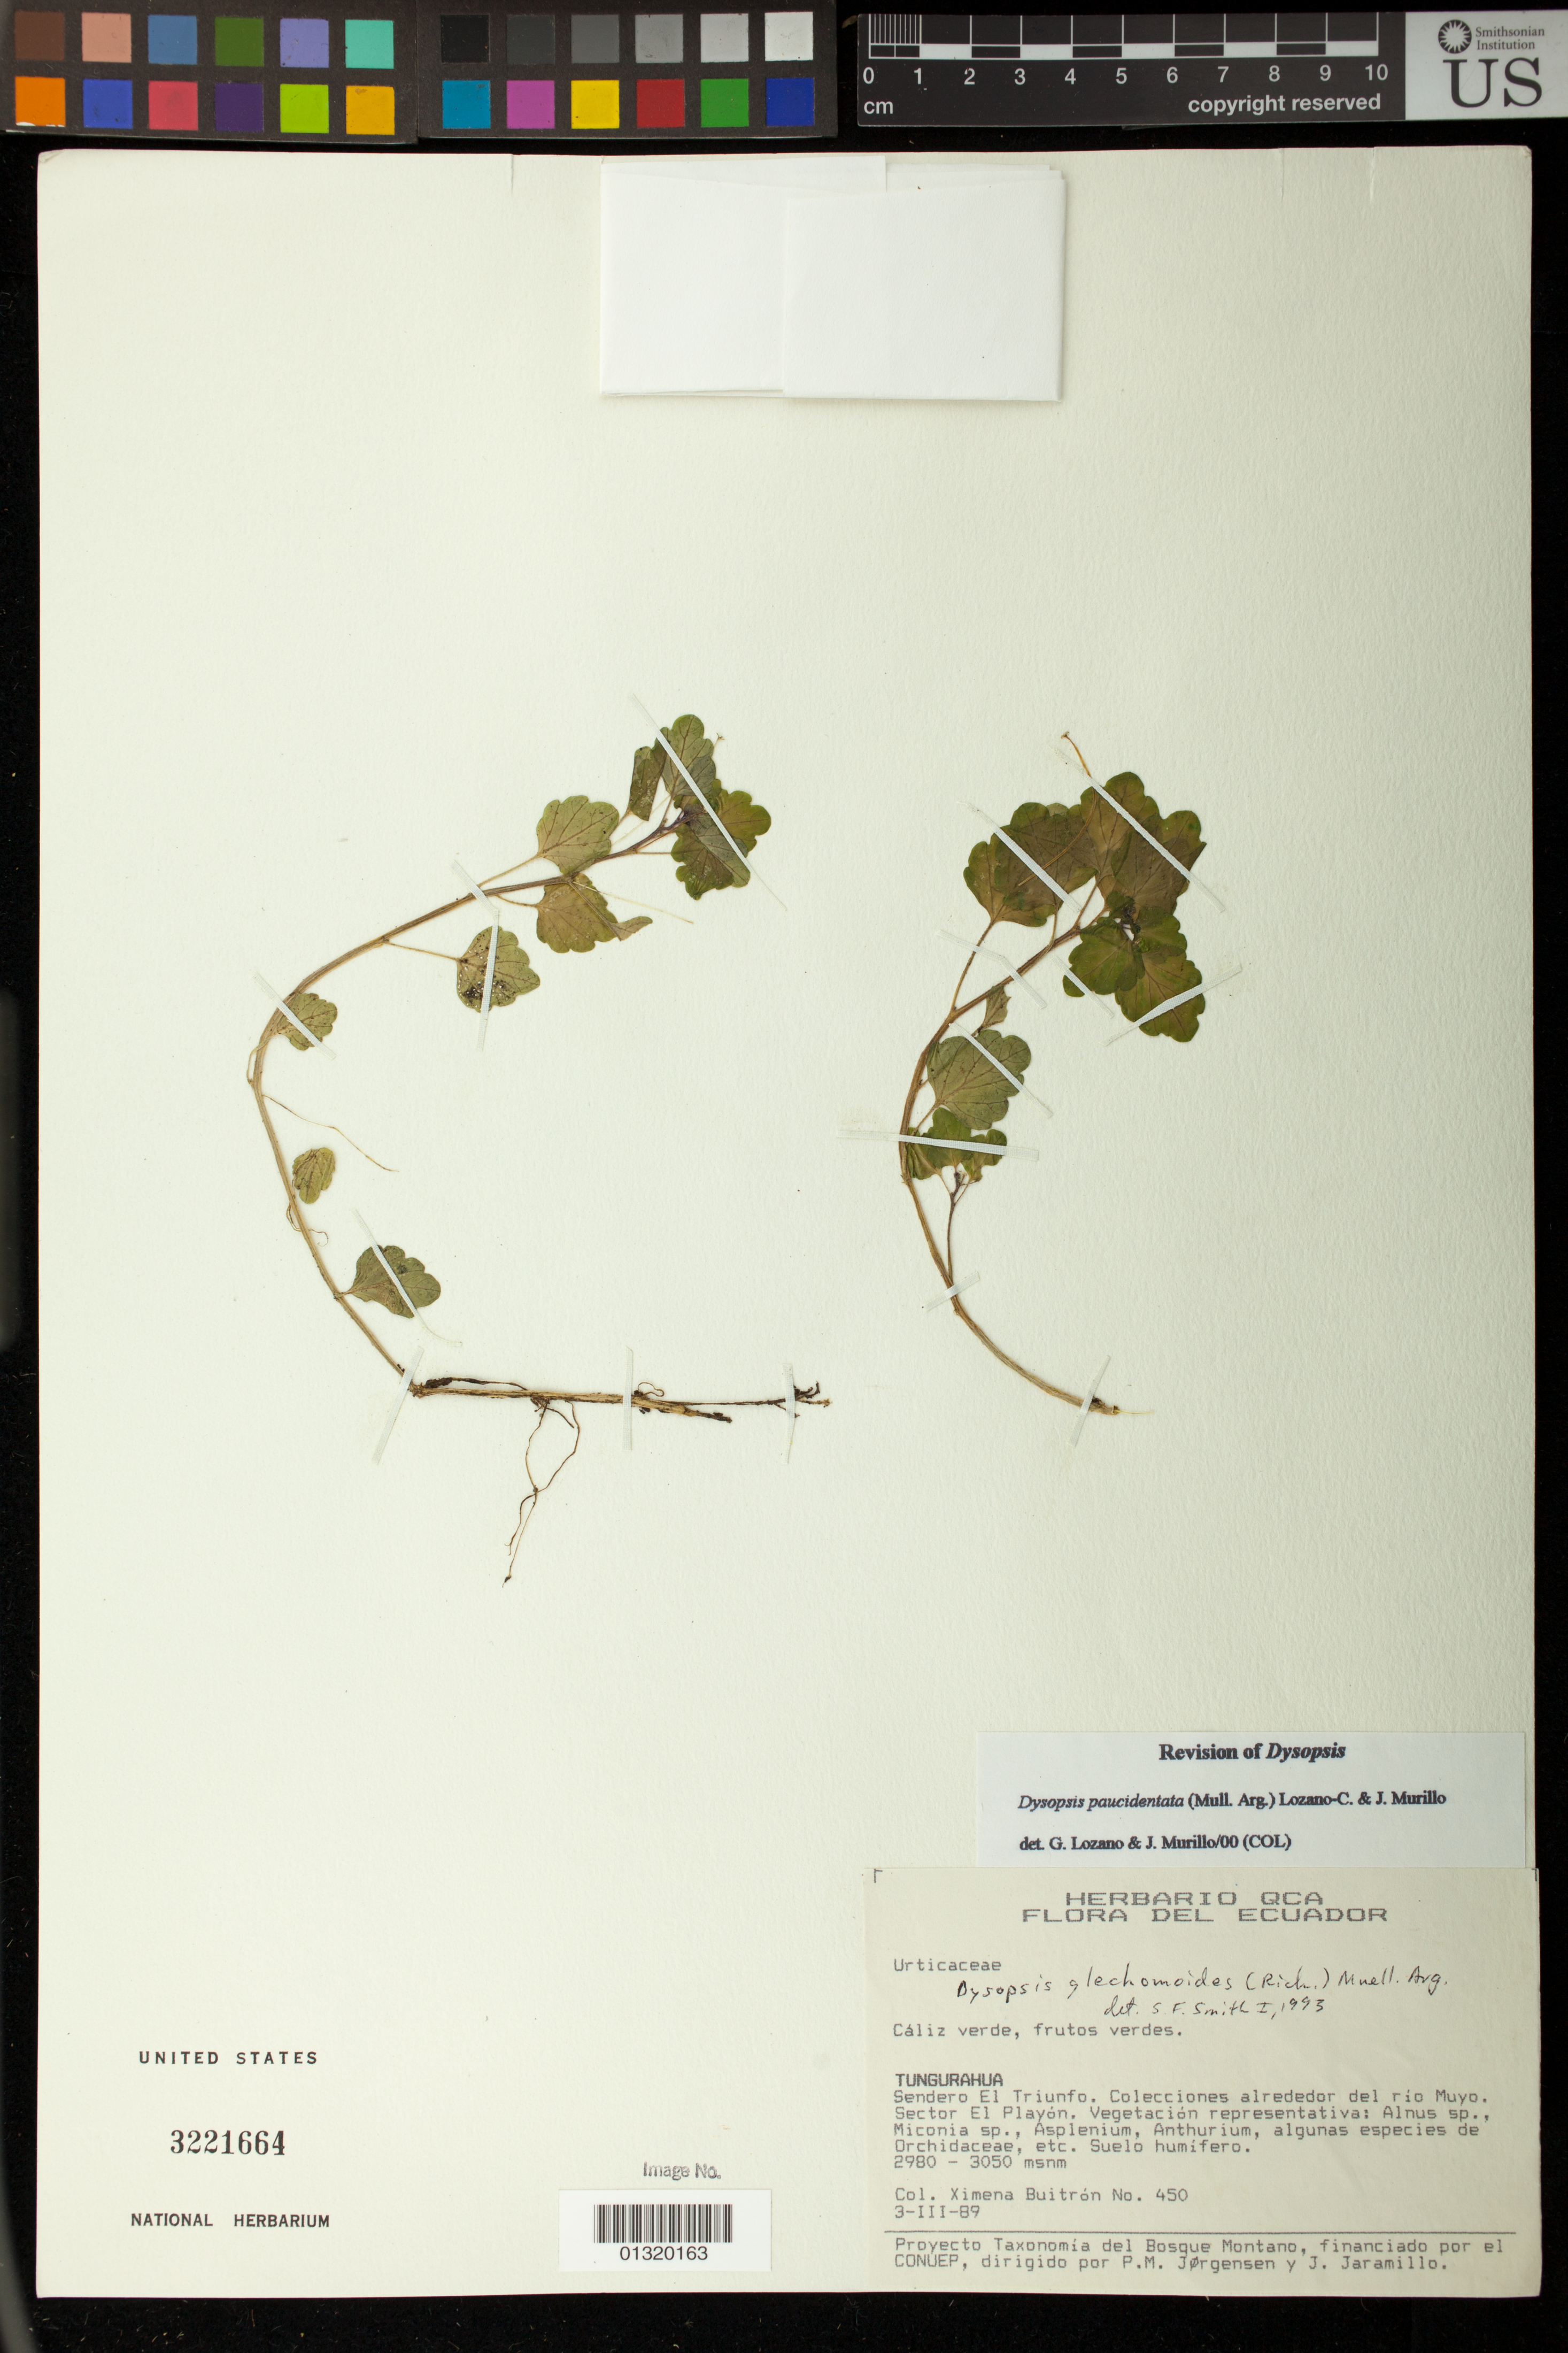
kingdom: Plantae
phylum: Tracheophyta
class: Magnoliopsida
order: Malpighiales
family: Euphorbiaceae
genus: Dysopsis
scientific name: Dysopsis paucidentata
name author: (Müll. Arg.) Lozano & J. Murillo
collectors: X. Buitrón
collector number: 450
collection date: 1989-03-03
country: Ecuador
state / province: Tungurahua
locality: Sendero El Triunfo. Colecciones alrededor del rio Muyo. Sector El Playon.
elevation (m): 2980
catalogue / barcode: US 3221664